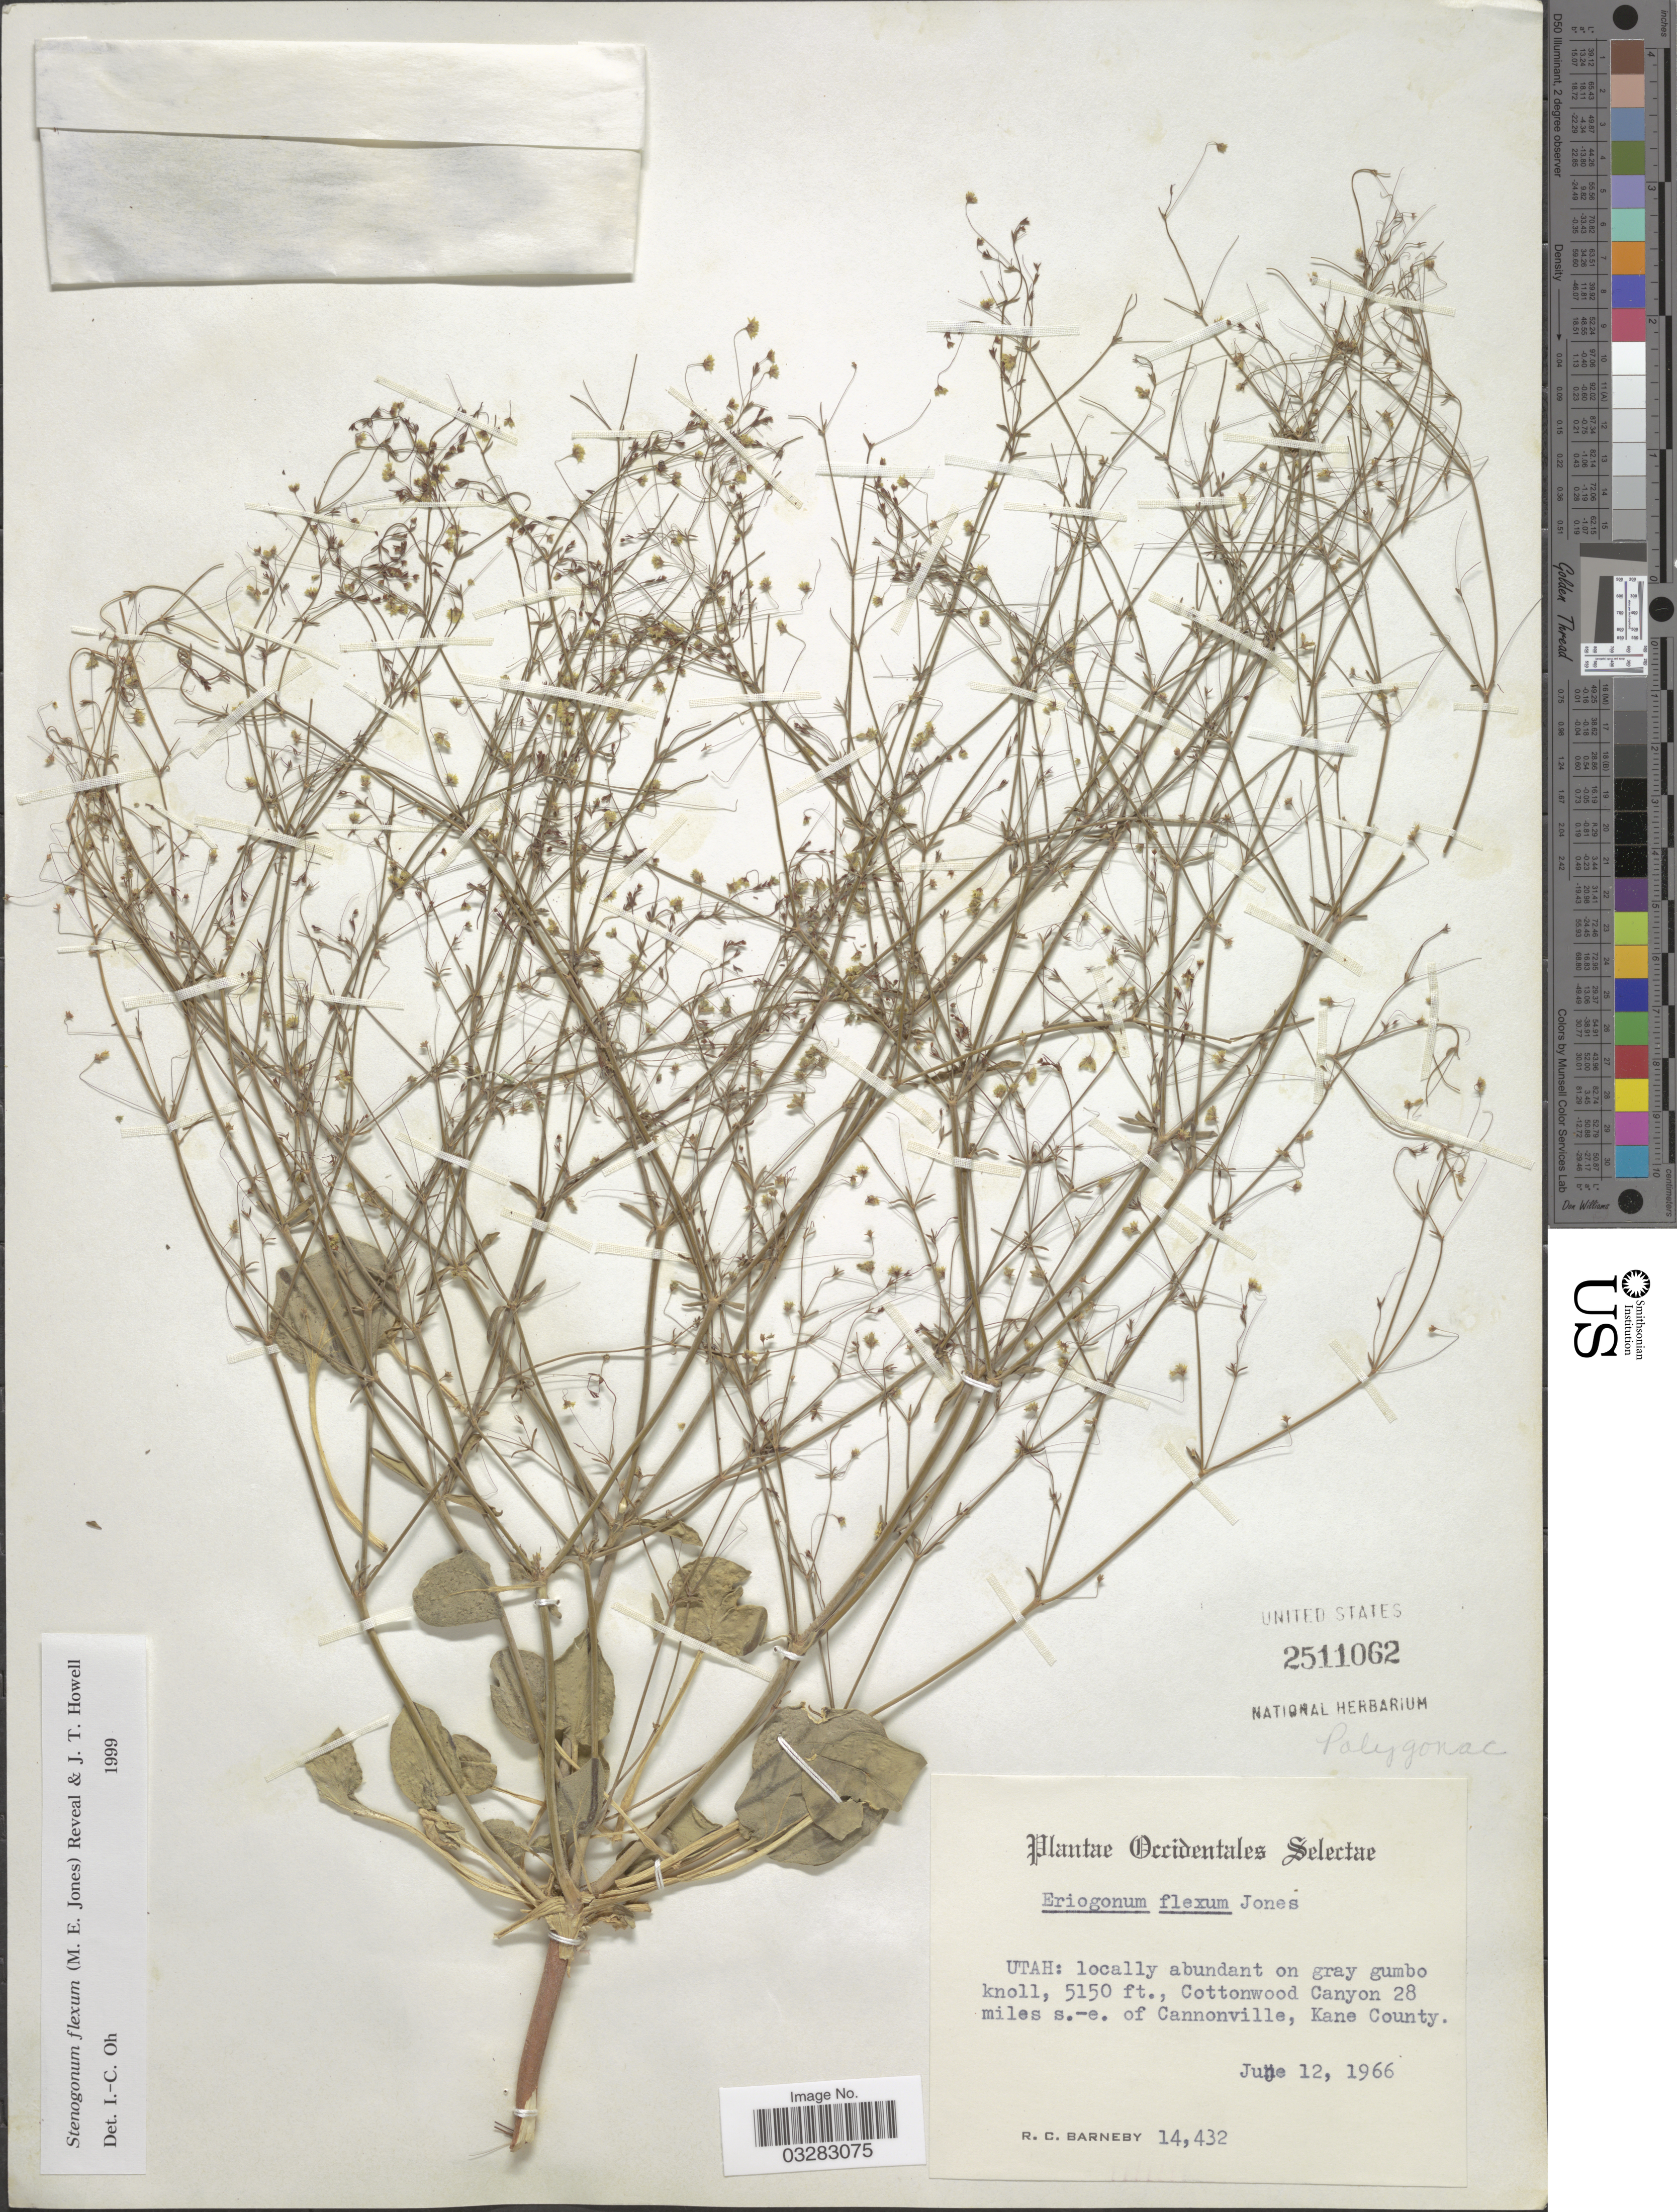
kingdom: Plantae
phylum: Tracheophyta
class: Magnoliopsida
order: Caryophyllales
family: Polygonaceae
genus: Stenogonum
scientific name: Stenogonum flexum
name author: (M.E. Jones) Reveal & J.T. Howell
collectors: R. C. Barneby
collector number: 14432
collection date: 1966-06-12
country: United States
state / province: Utah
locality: Occidentales Selectae. Locally abundant on gray gumbo knoll, Cottonwood Canyon 28 miles s.-e. of Cannonville, Kane County.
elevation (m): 1570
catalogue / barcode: US 2511062